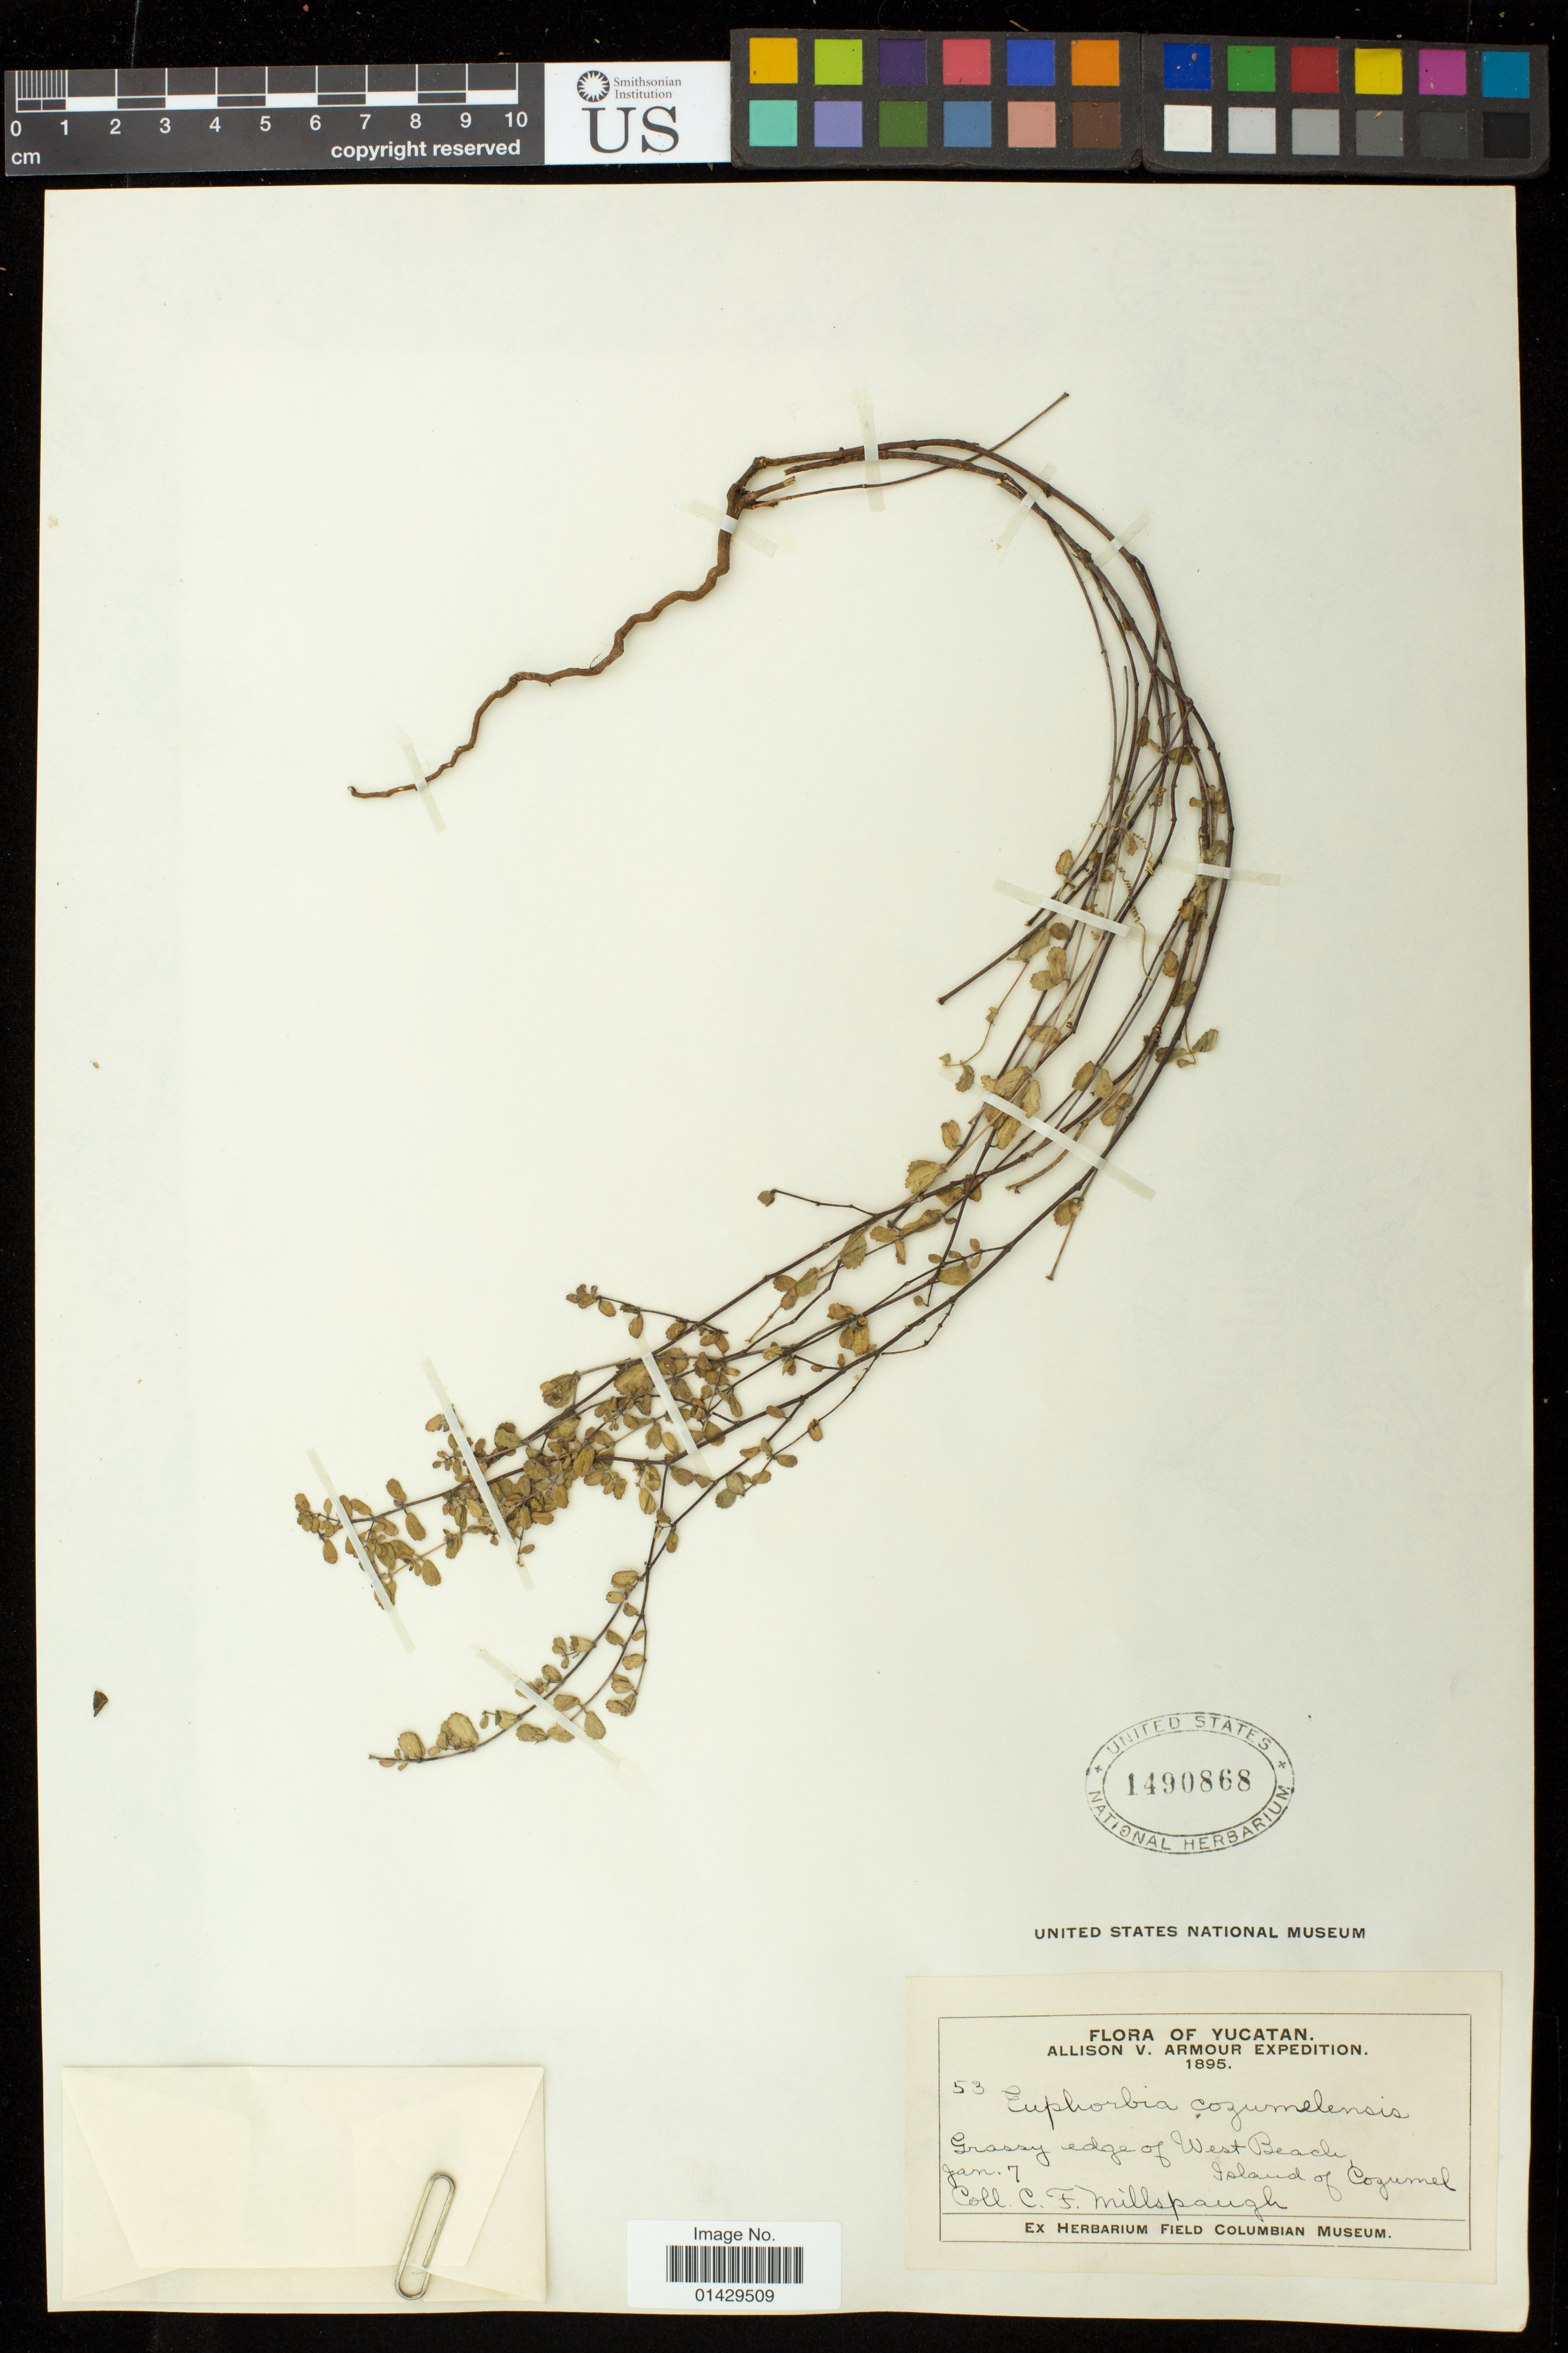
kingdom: Plantae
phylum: Tracheophyta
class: Magnoliopsida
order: Malpighiales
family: Euphorbiaceae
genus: Euphorbia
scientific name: Euphorbia cozumelensis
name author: Millsp.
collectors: C. F. Millspaugh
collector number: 53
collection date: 1895-01-07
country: Mexico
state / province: Quintana Roo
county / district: Cozumel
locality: Grassy edge of West Beach. Island of Cozumel; Yucatan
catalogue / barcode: US 1490868